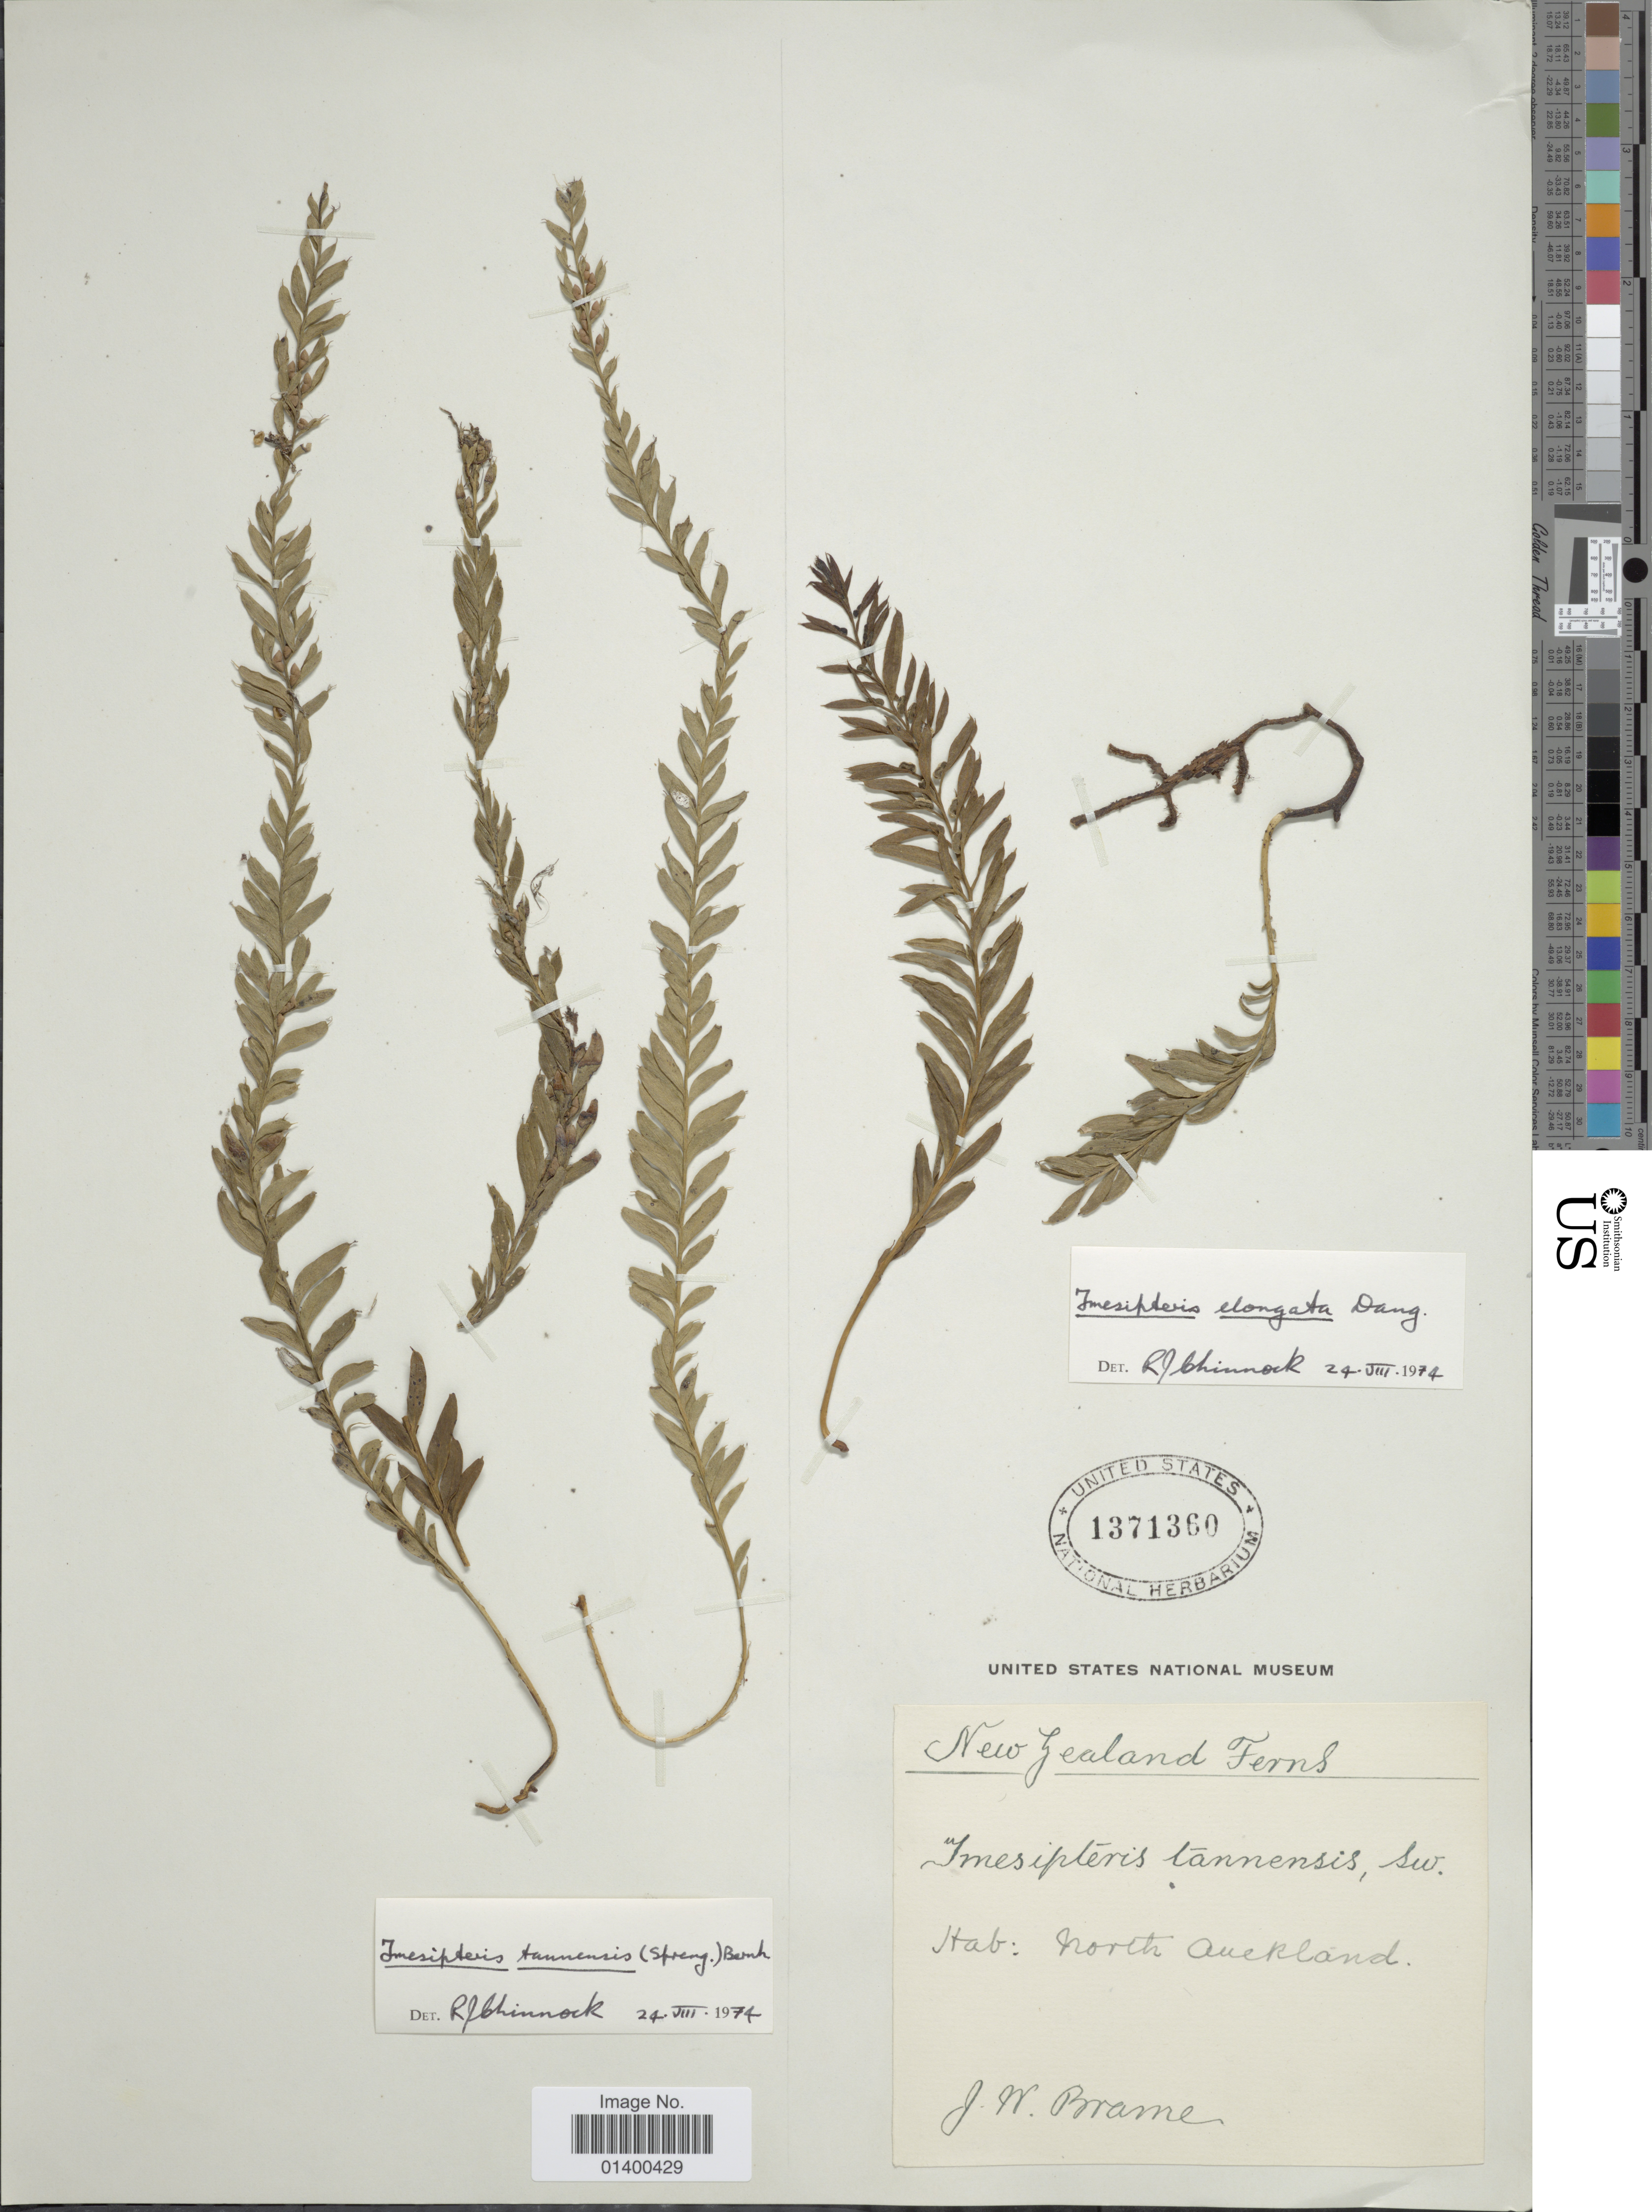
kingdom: Plantae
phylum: Tracheophyta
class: Polypodiopsida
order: Psilotales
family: Psilotaceae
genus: Tmesipteris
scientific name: Tmesipteris elongata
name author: P.A. Dang.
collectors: J. Brame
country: New Zealand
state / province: Auckland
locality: North Auckland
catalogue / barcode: US 1371360